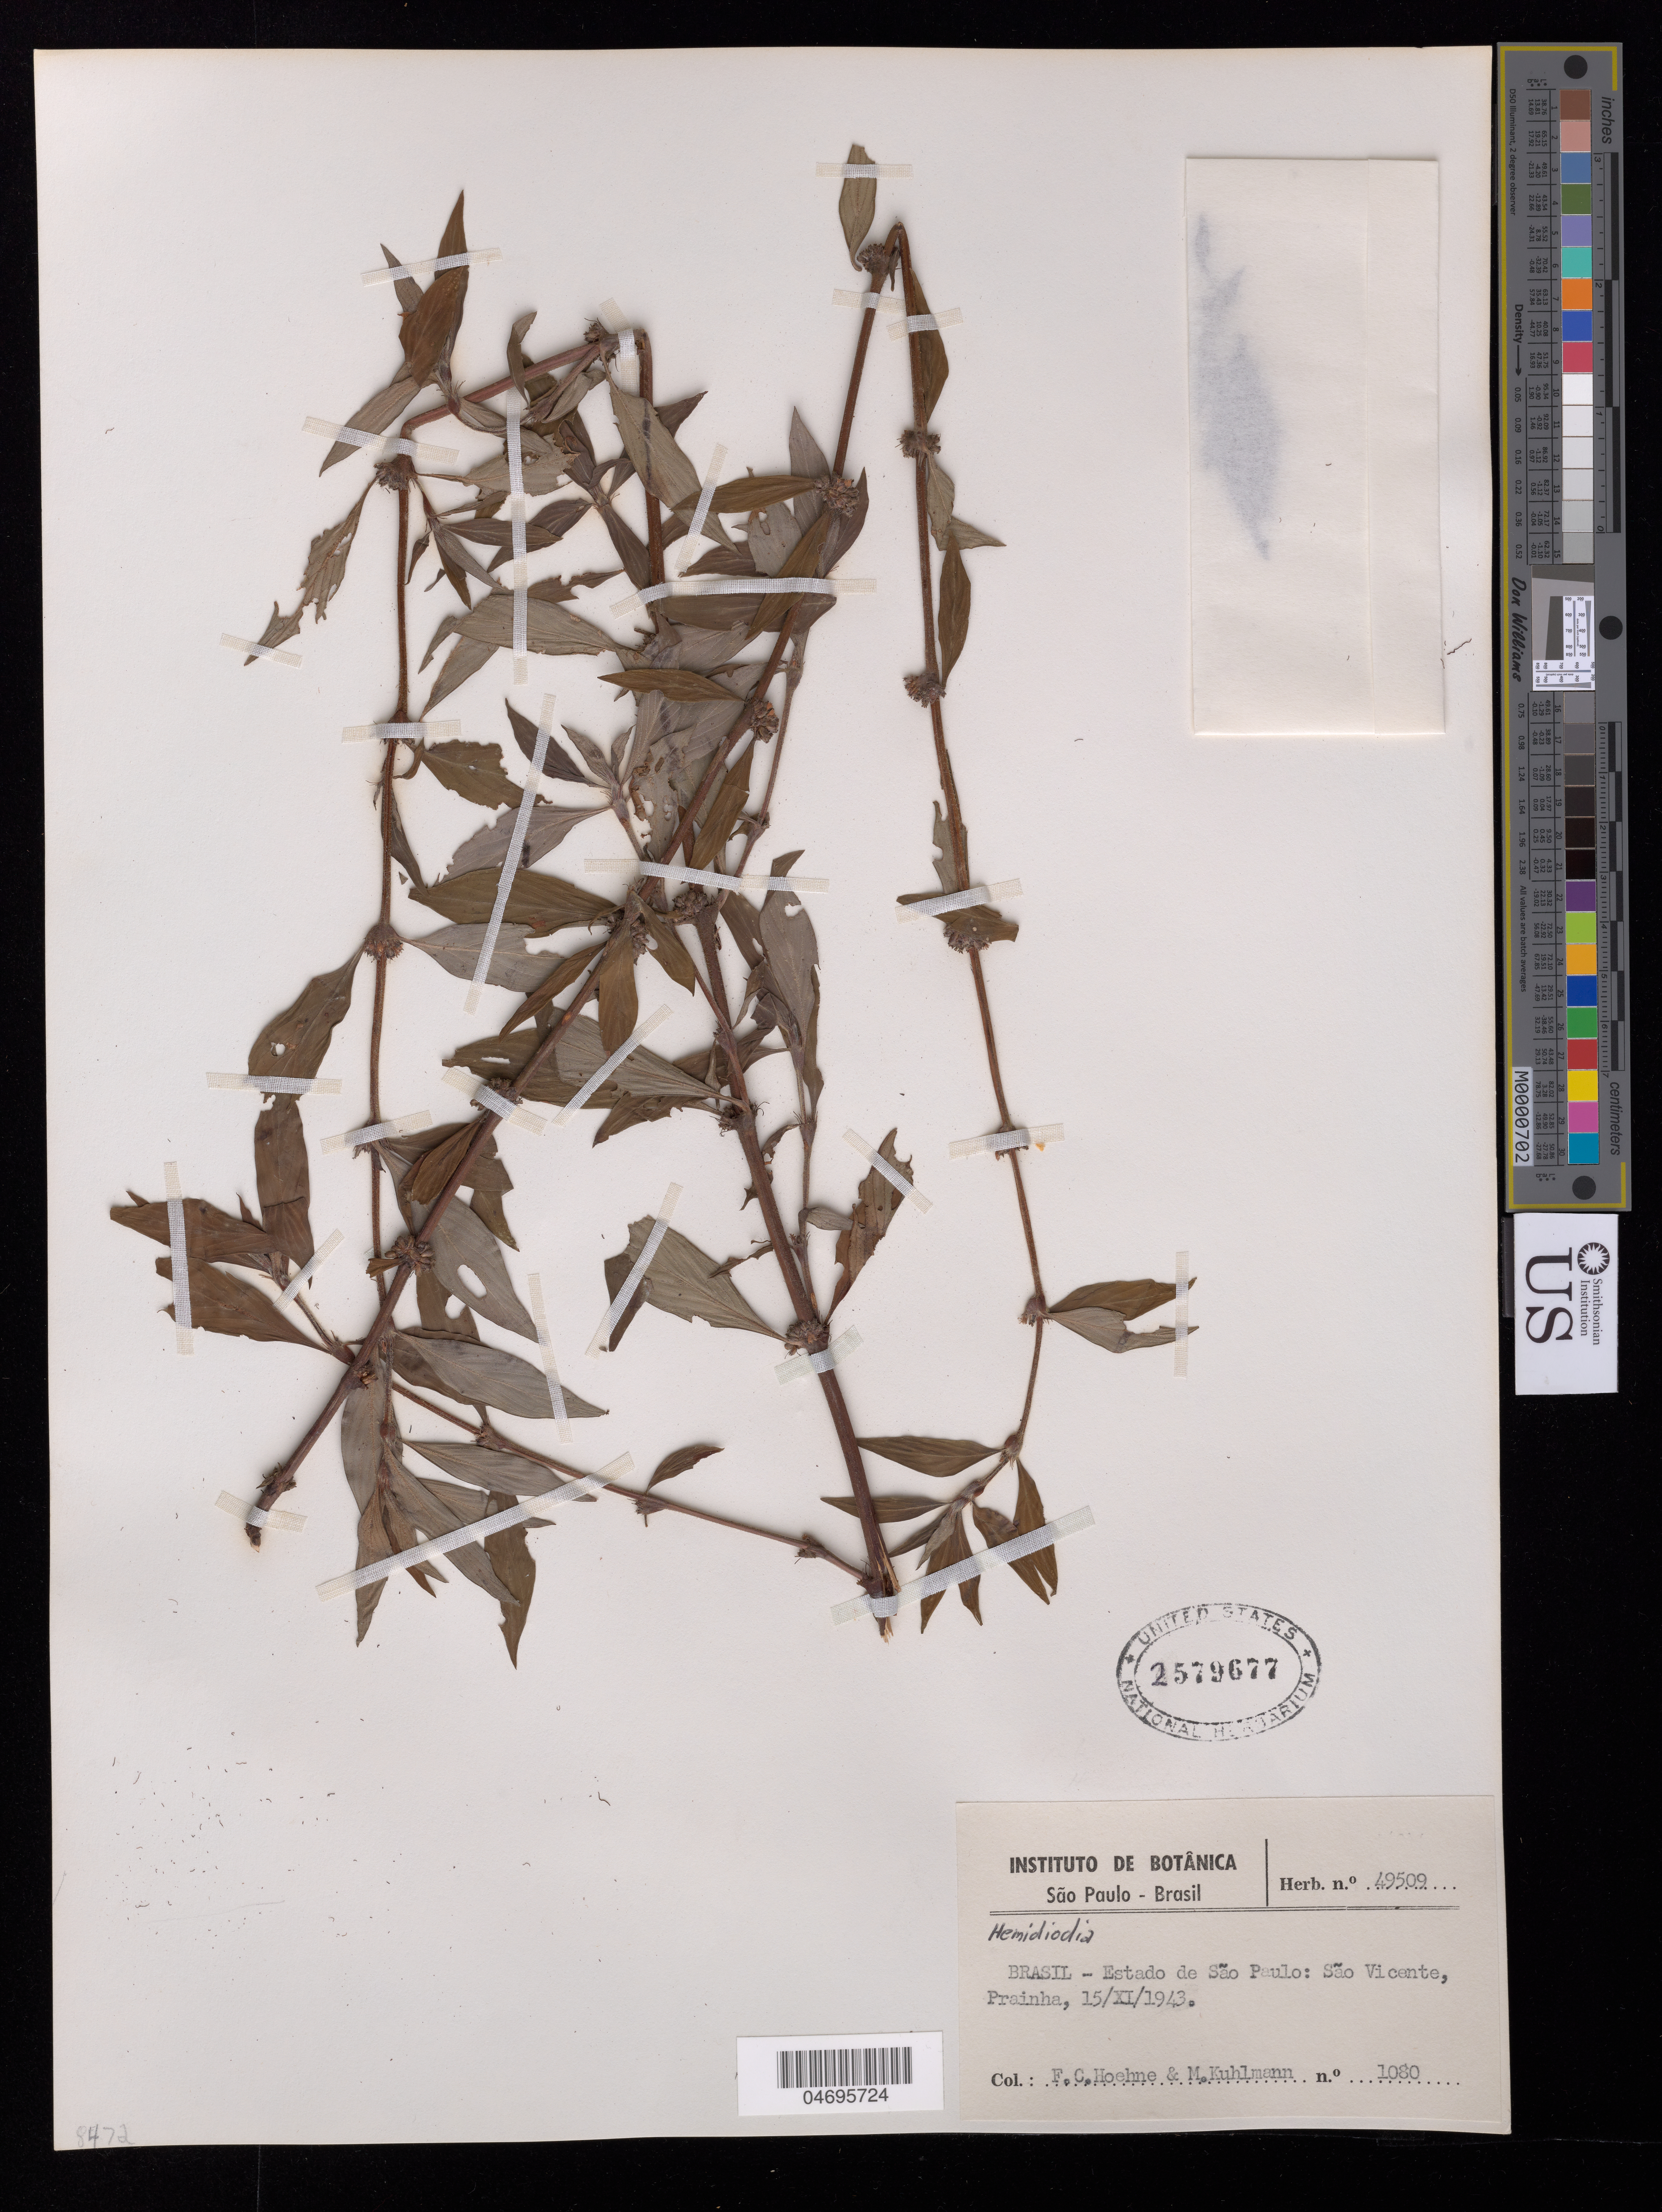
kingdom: Plantae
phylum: Tracheophyta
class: Magnoliopsida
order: Gentianales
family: Rubiaceae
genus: Hemidiodia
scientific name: Hemidiodia ocimifolia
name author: (Willd.) K. Schum.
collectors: F. C. Hoehne & M. Kuhlmann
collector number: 1080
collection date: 1943-11-15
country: Brazil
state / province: São Paulo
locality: Sao Vicente, Prainha.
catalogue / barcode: US 2579677